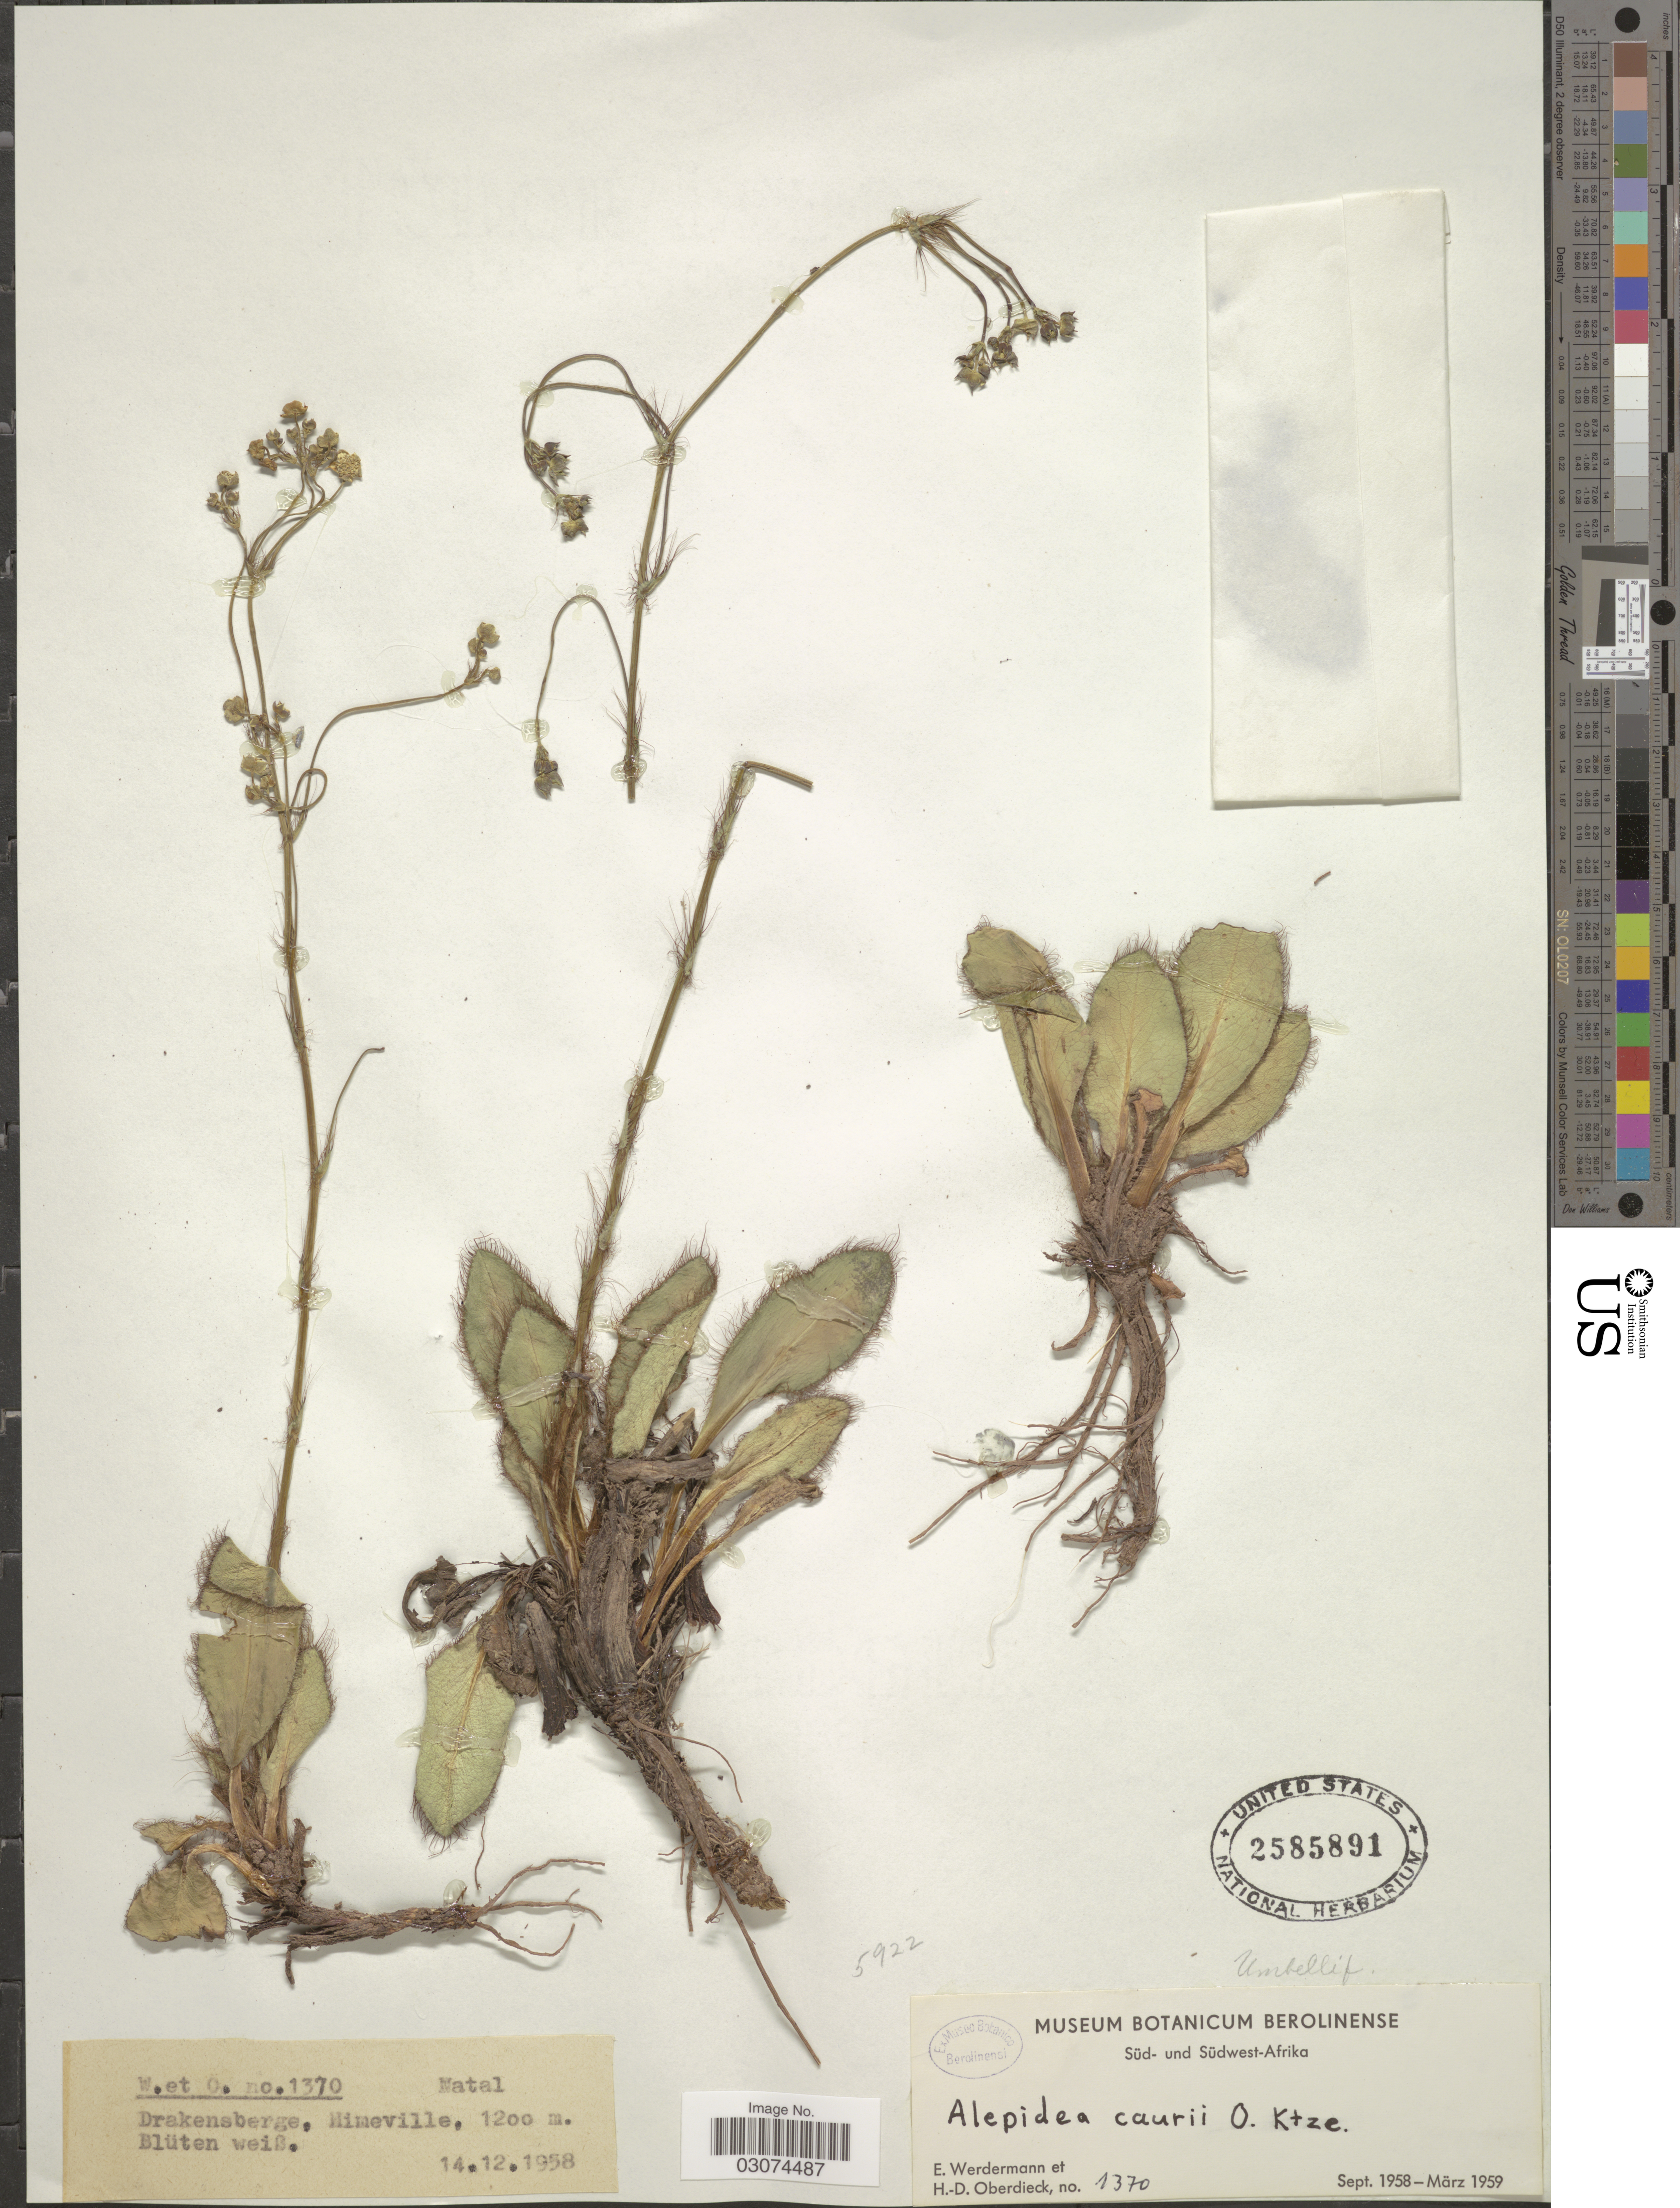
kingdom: Plantae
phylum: Tracheophyta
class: Magnoliopsida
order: Apiales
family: Apiaceae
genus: Alepidea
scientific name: Alepidea baurii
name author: Kuntze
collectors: E. Werdermann & H. Oberdieck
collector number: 1370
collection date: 1958-12-14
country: South Africa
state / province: KwaZulu-Natal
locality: Natal. Drakensberge, Mimeville.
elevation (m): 1200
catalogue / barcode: US 2585891